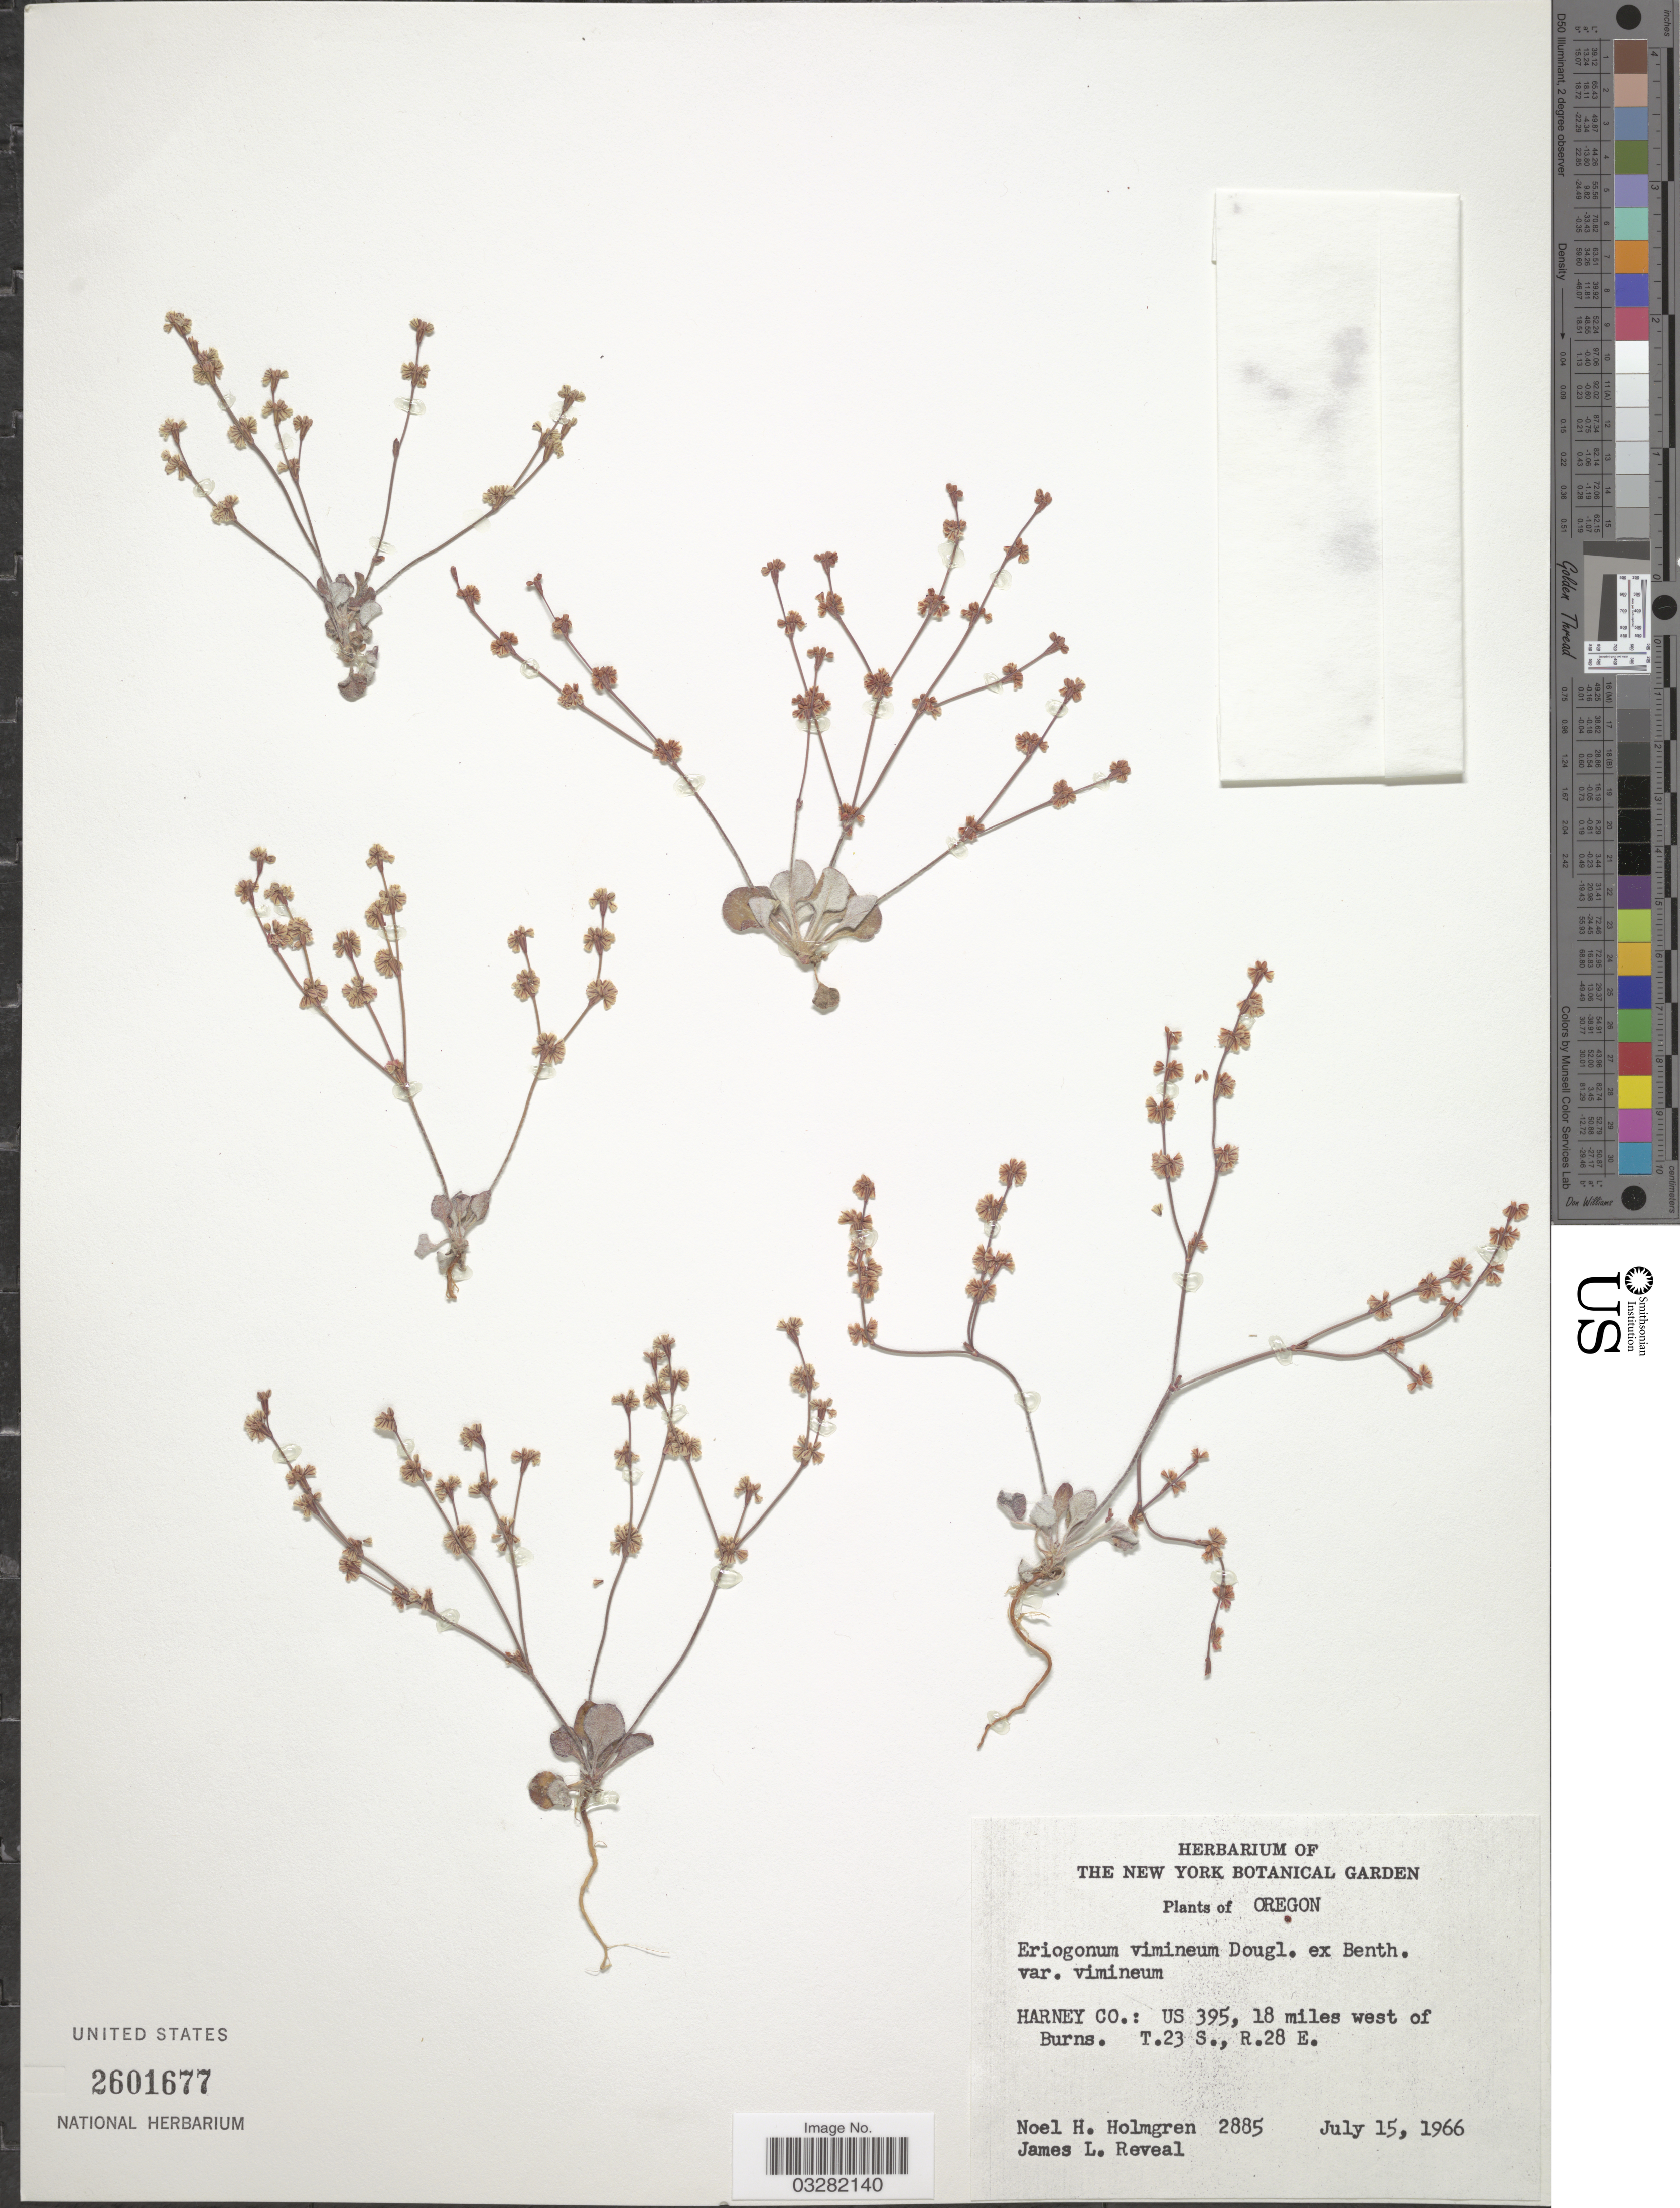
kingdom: Plantae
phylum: Tracheophyta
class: Magnoliopsida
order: Caryophyllales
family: Polygonaceae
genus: Eriogonum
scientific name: Eriogonum vimineum var. vimineum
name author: Douglas ex Benth.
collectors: N. H. Holmgren & J. L. Reveal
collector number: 2885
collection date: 1966-07-15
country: United States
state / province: Oregon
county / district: Harney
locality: Harney Co.: US 395, 18 miles west of Burns. T.23 S., R.28 E.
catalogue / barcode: US 2601677